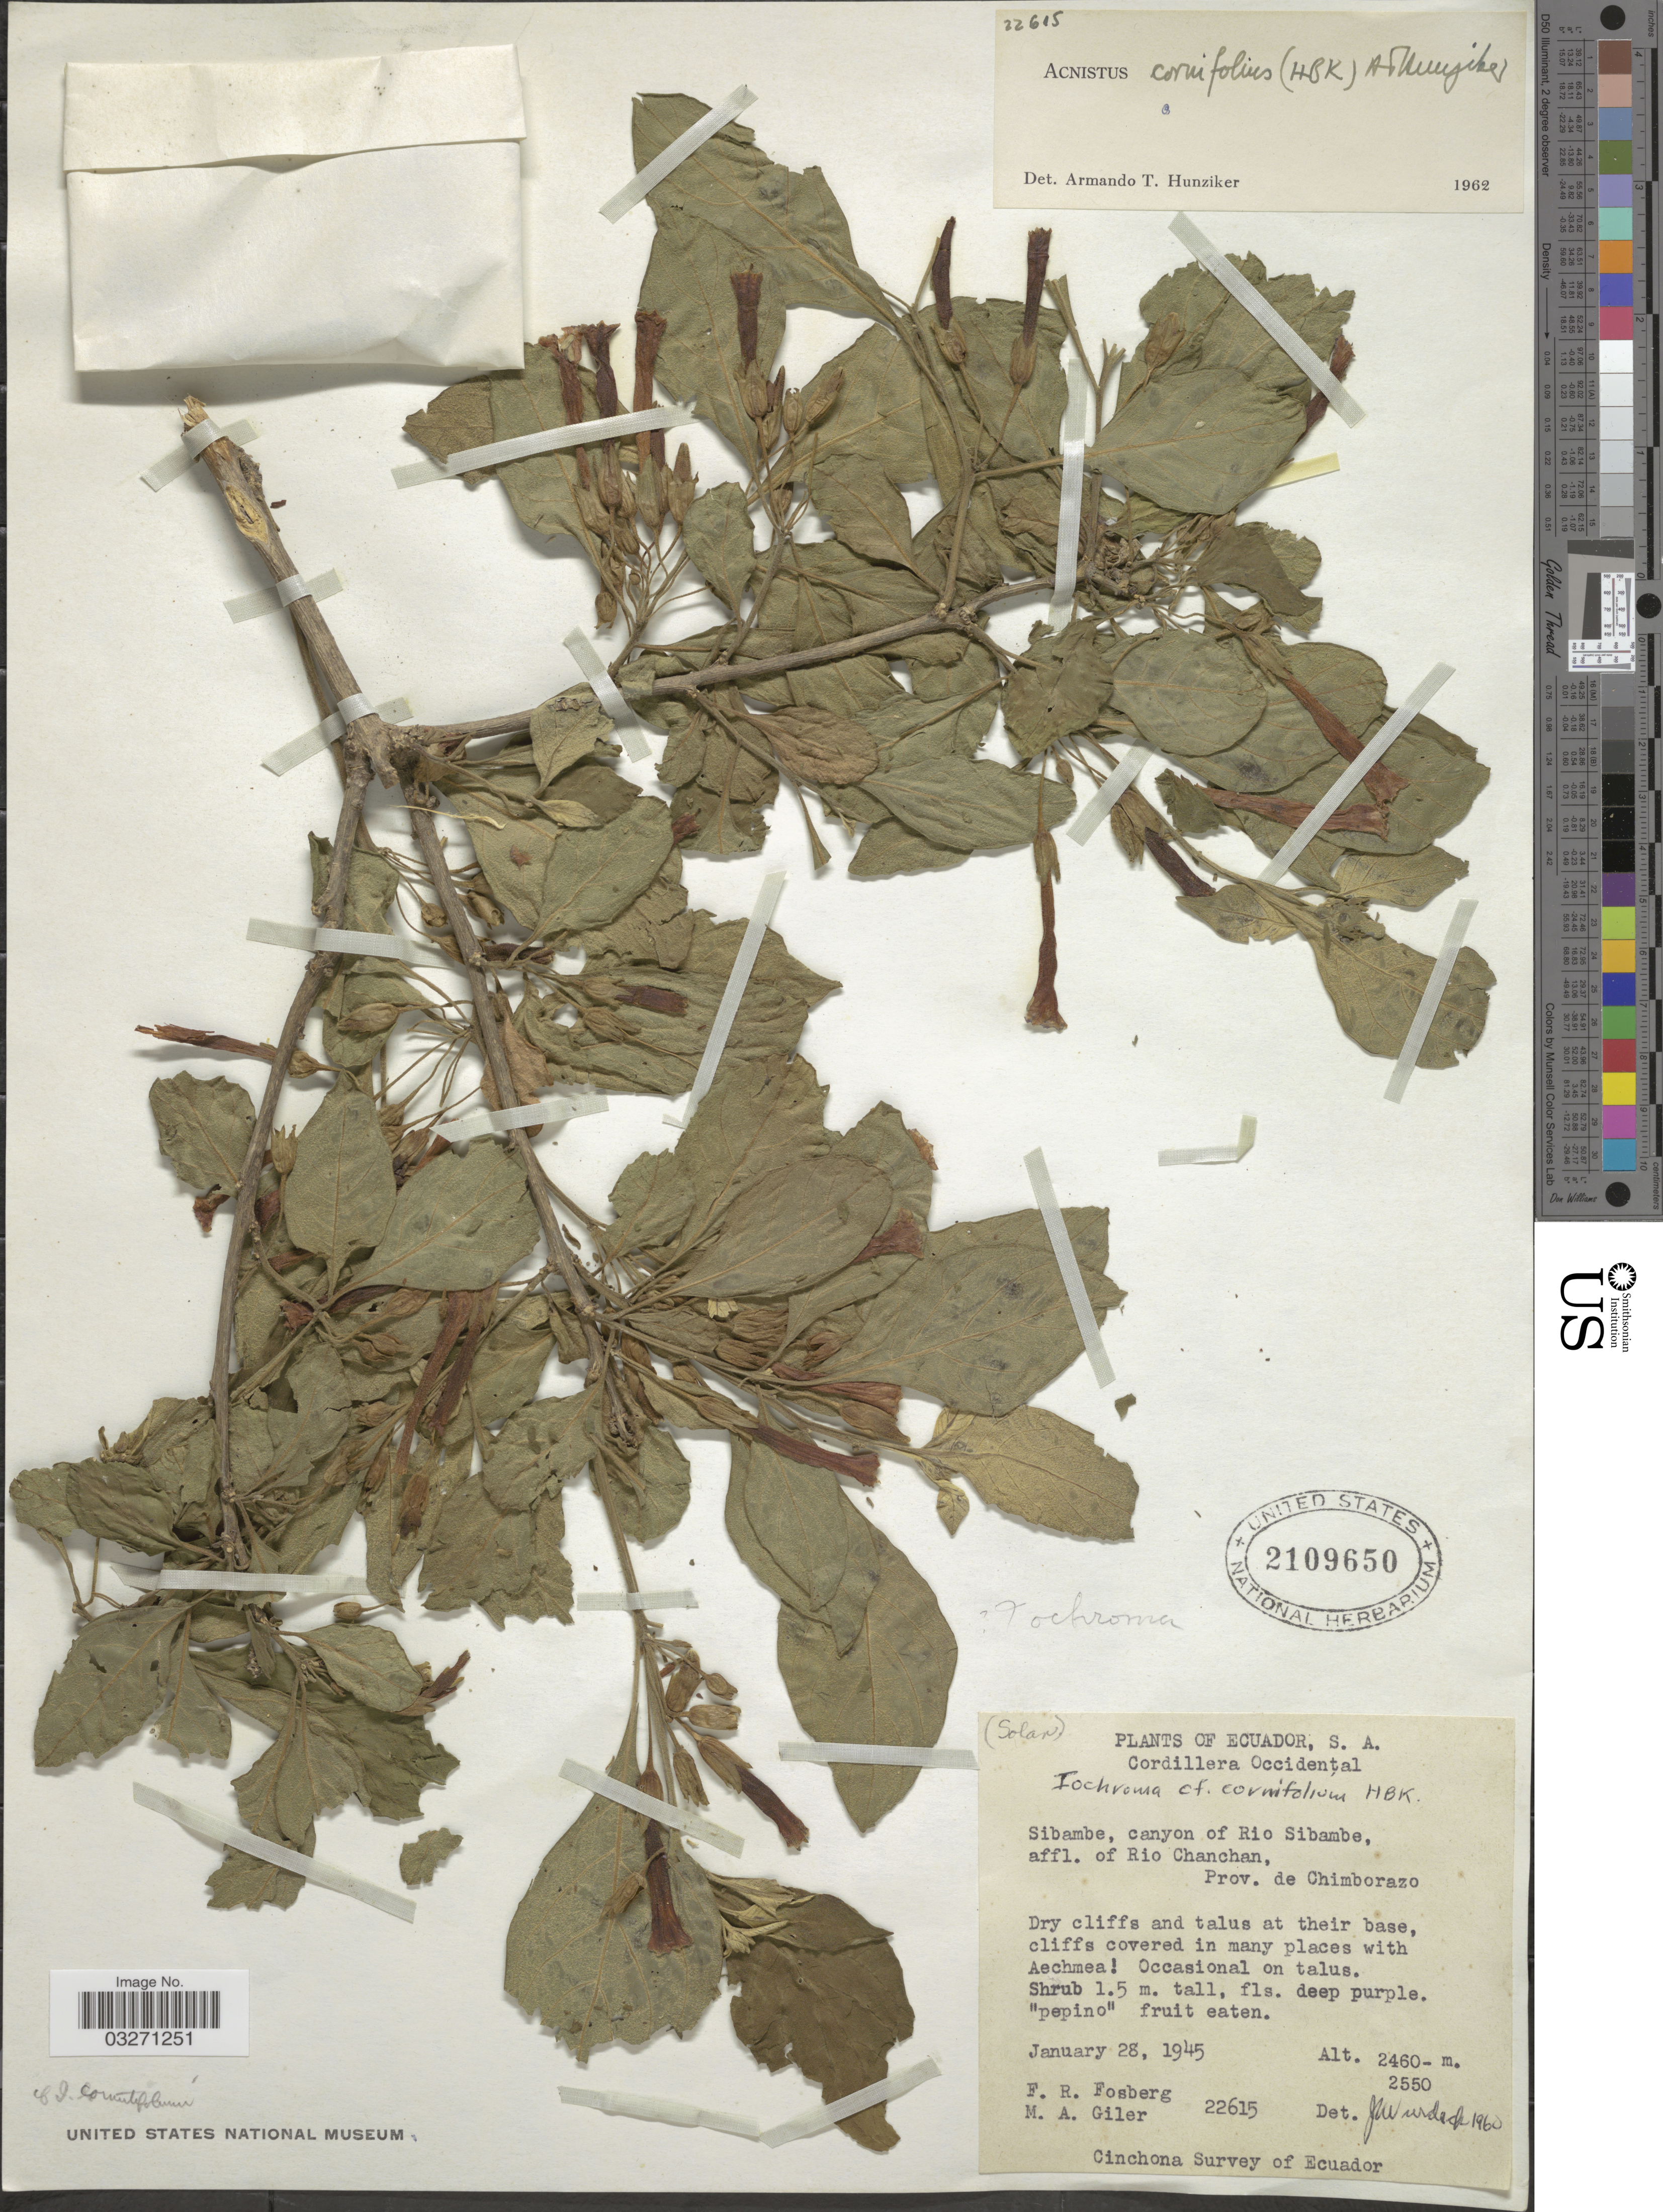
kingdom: Plantae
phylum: Tracheophyta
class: Magnoliopsida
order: Solanales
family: Solanaceae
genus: Acnistus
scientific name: Acnistus cornifolius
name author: (Kunth) Hunz.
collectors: F. R. Fosberg & M. Giler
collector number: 22615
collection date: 1945-01-28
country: Ecuador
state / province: Chimborazo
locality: Cordillera Occidental, Sibambe, canyon of Rio Sibambe, affl. of Rio Chanchan.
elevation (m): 2460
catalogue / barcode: US 2109650